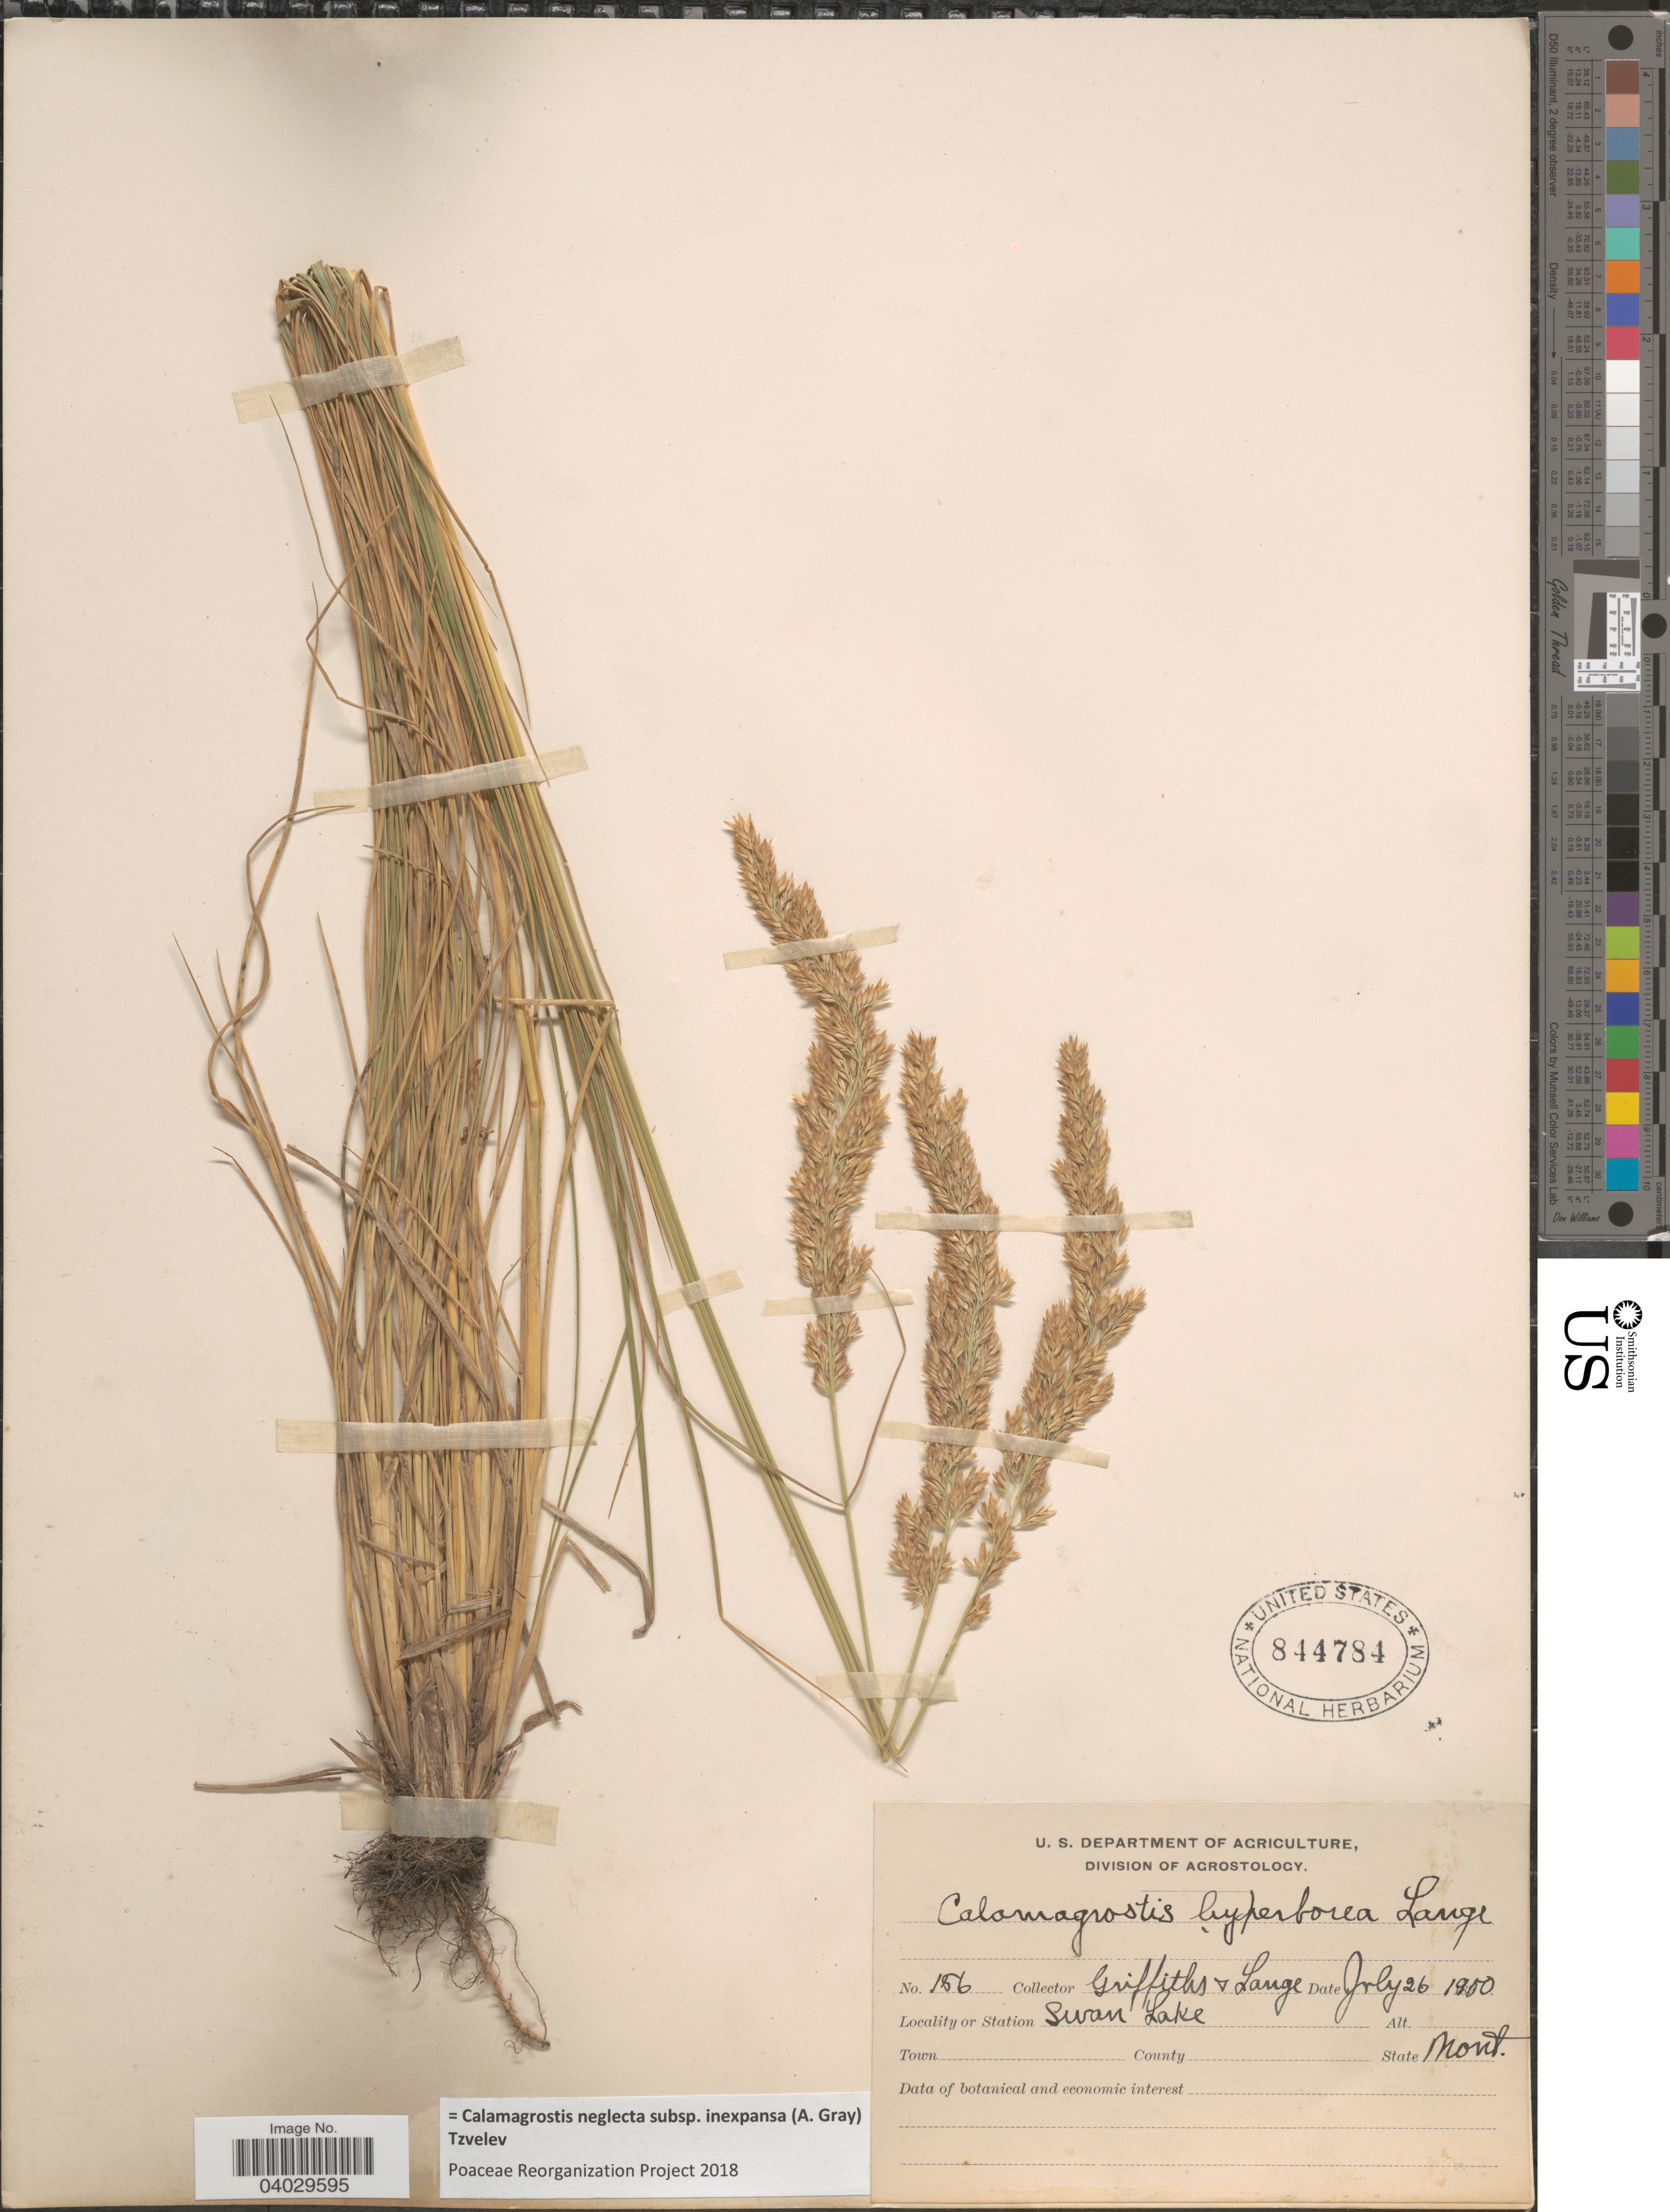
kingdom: Plantae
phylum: Tracheophyta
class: Liliopsida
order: Poales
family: Poaceae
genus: Calamagrostis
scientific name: Calamagrostis neglecta subsp. inexpansa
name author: (A. Gray) Tzvelev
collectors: -- Griffiths & -- Lange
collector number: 156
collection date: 1900-07-26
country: United States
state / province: Montana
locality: Swan Lake.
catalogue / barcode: US 844784